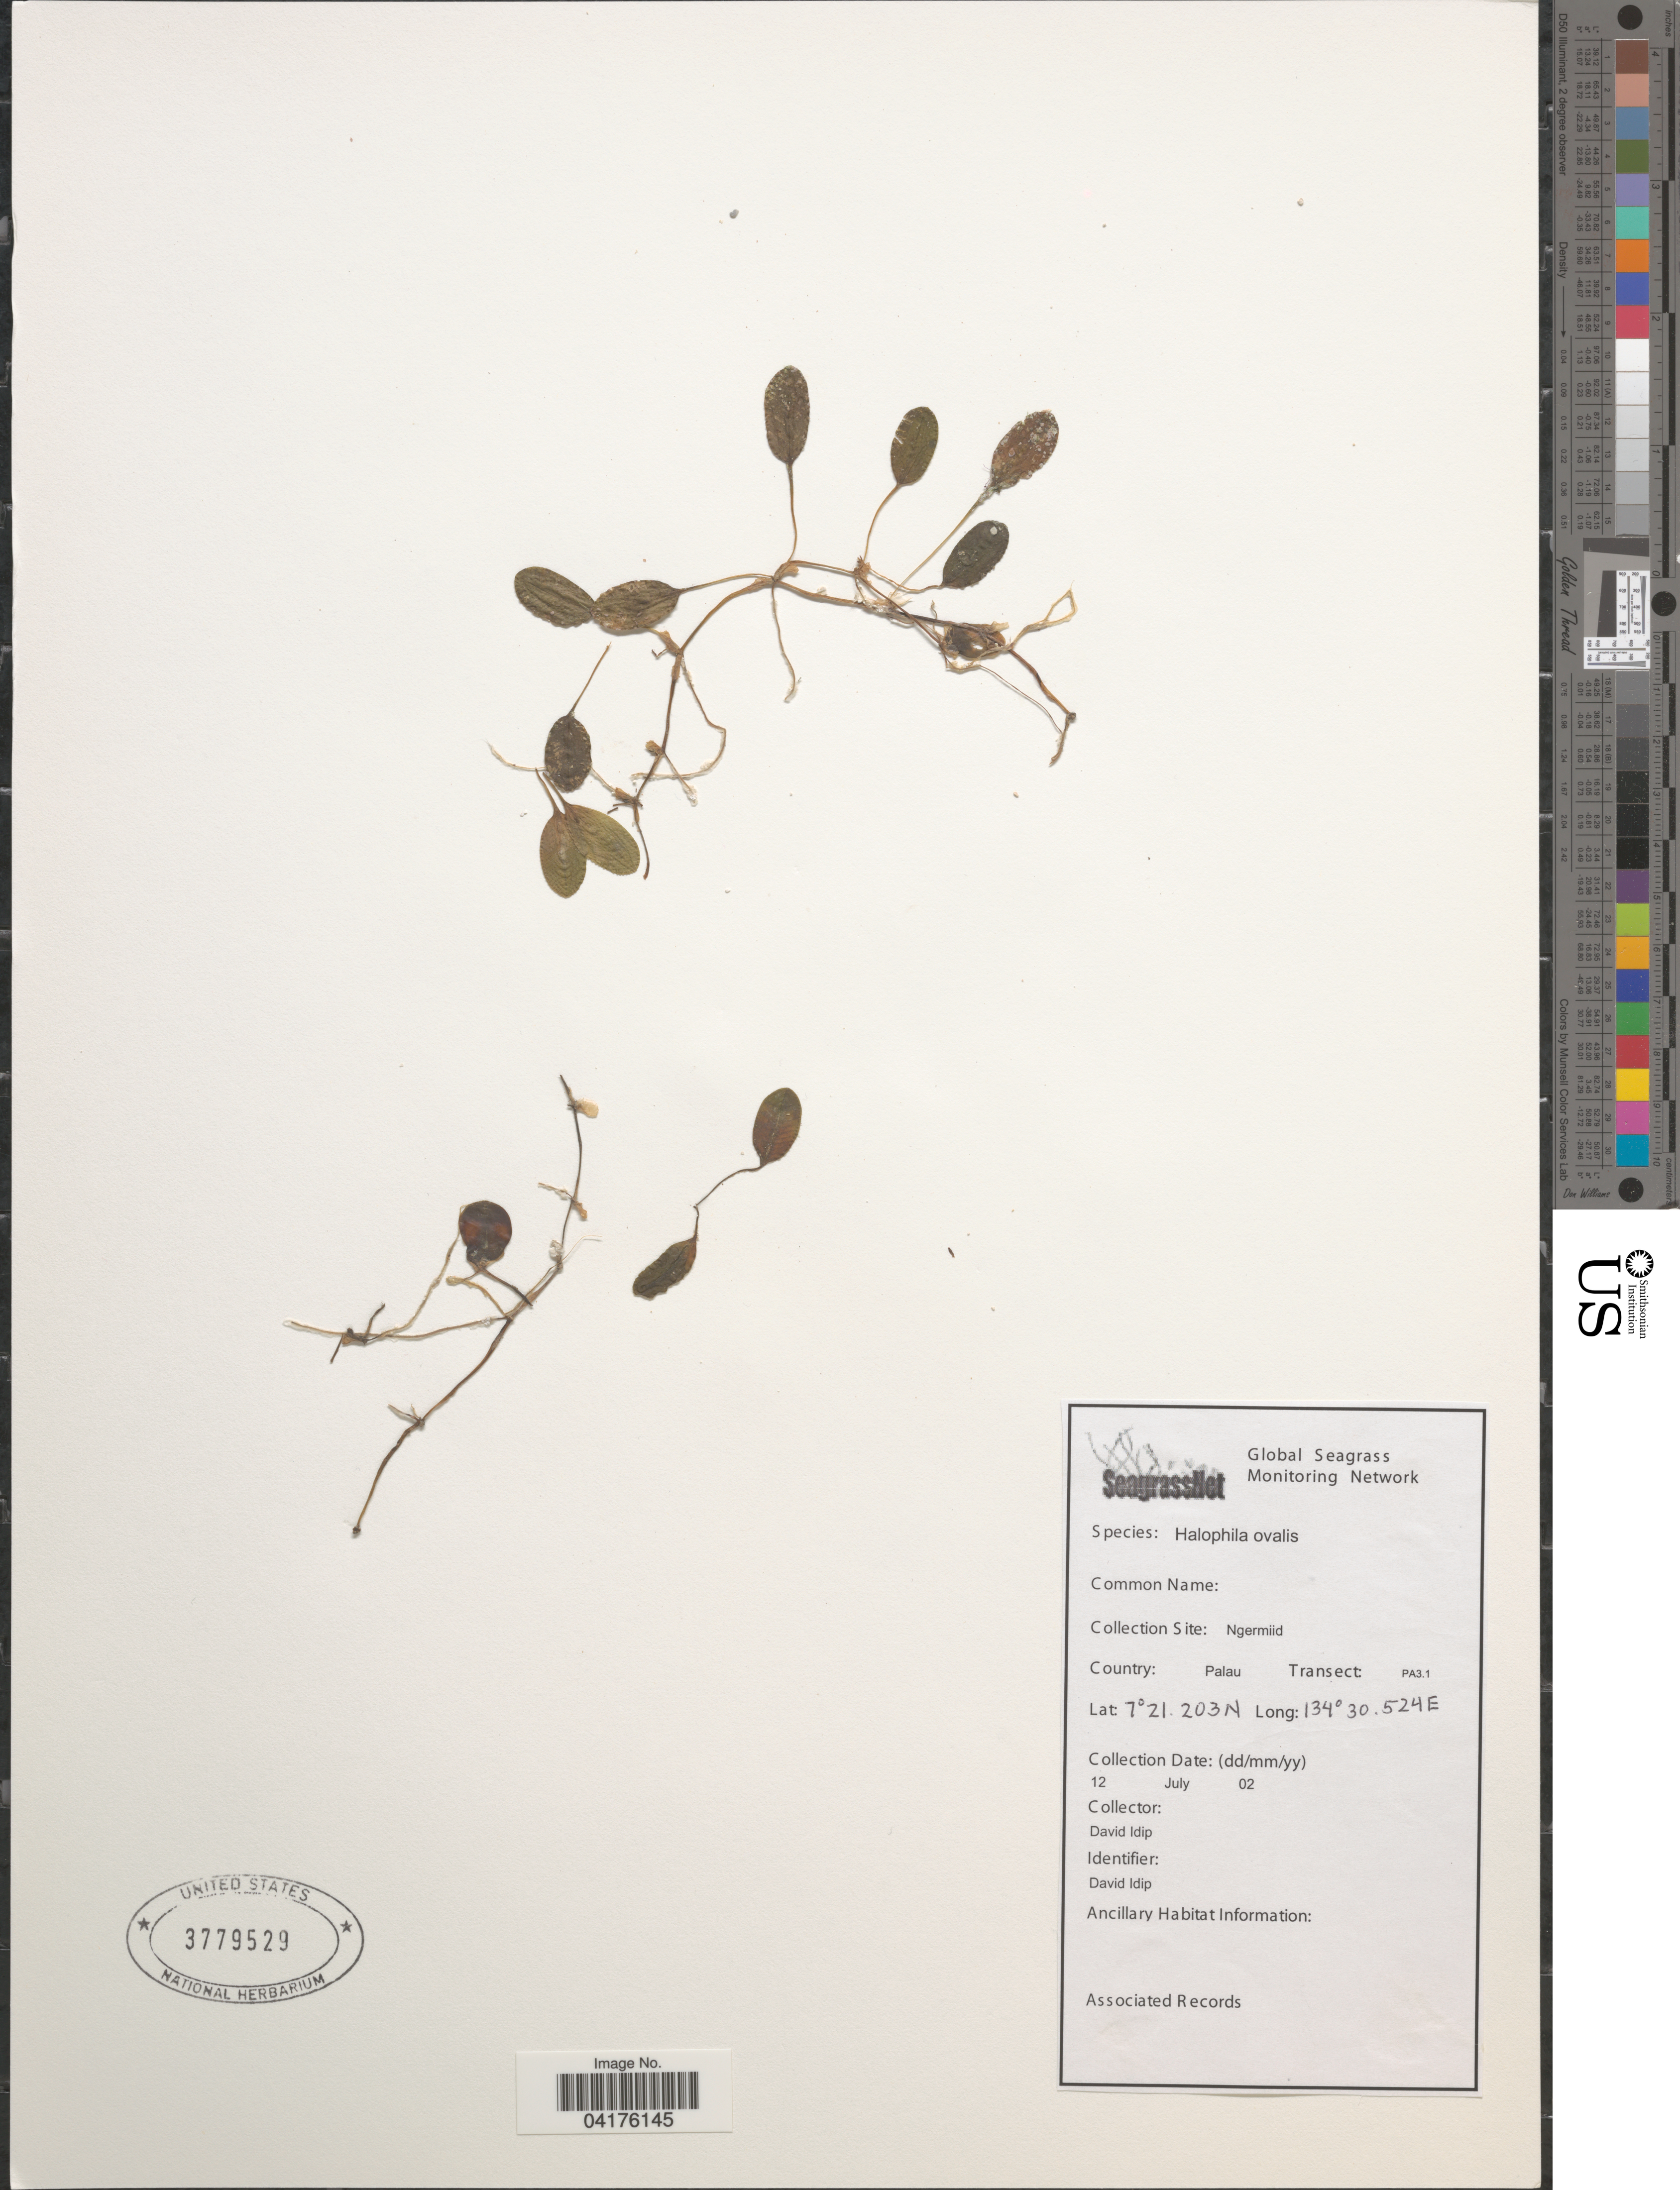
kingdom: Plantae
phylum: Tracheophyta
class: Liliopsida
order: Alismatales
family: Hydrocharitaceae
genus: Halophila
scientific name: Halophila ovalis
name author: (R. Br.) Hook. f.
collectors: D. Idip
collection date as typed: Transcribed d/m/y: 12/7/2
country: Palau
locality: Ngermiid. Palau Transect: PA3.1.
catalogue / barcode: US 3779529